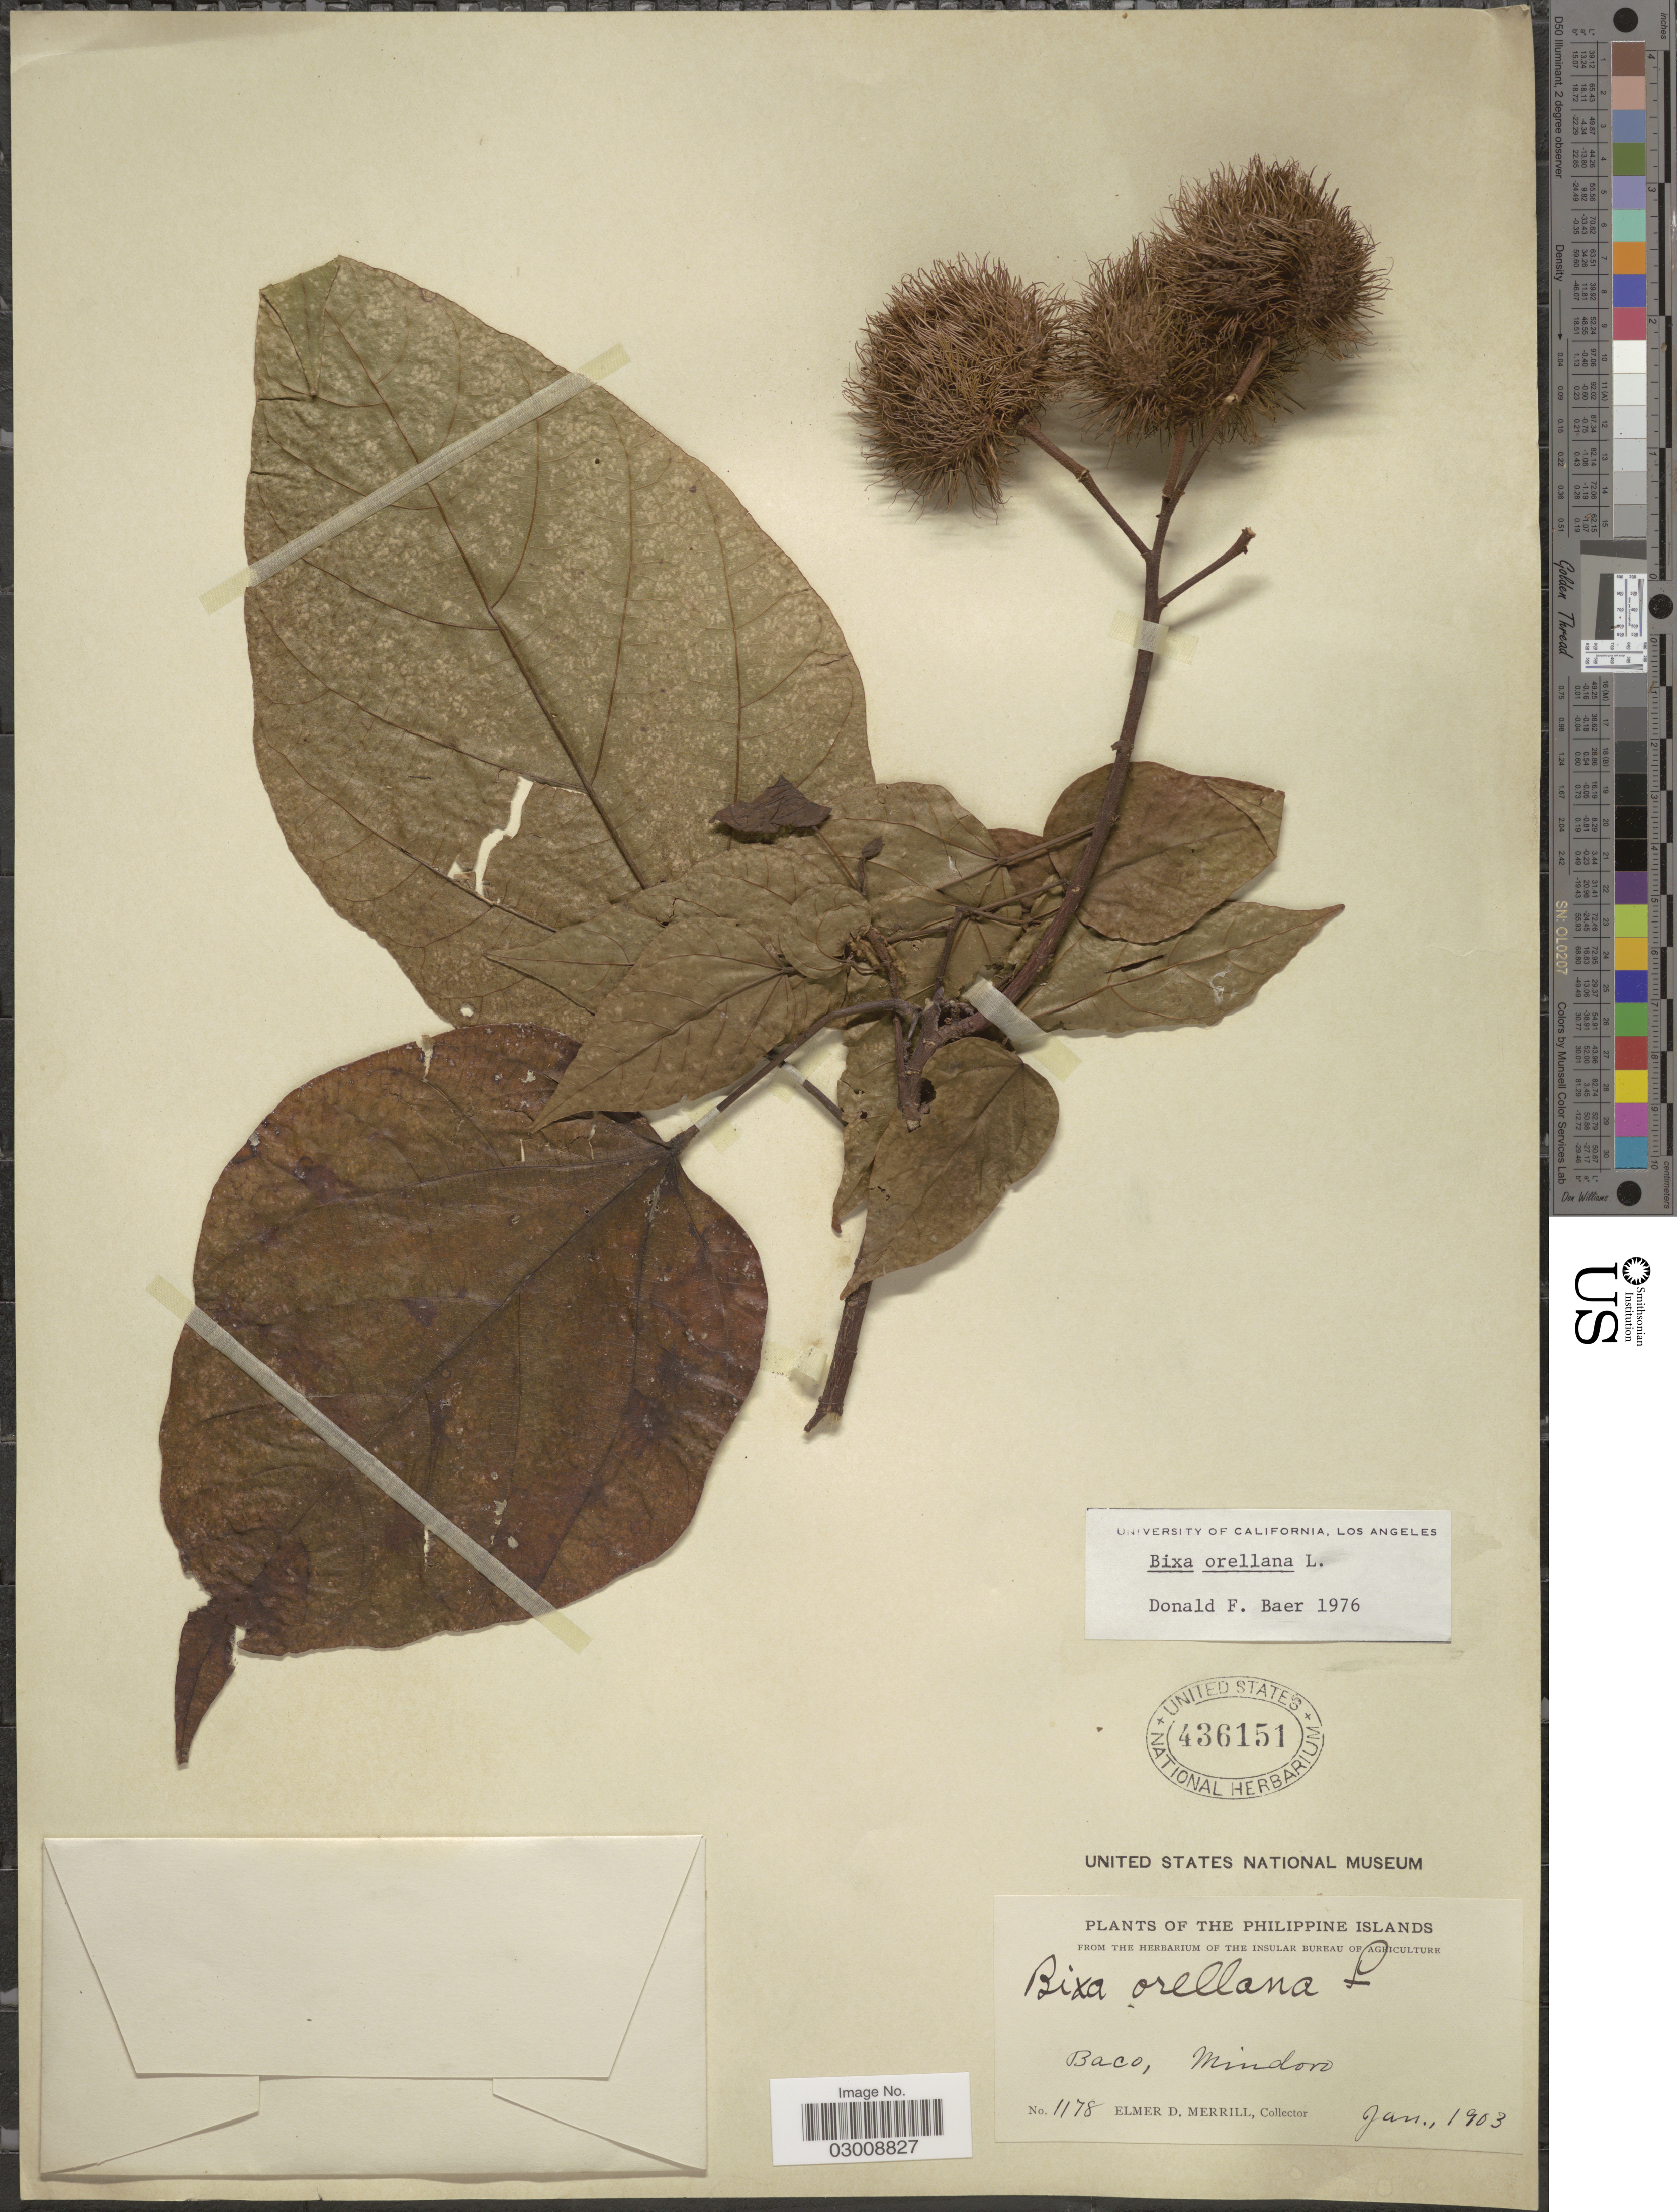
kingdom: Plantae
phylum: Tracheophyta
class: Magnoliopsida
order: Malvales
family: Bixaceae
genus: Bixa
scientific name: Bixa orellana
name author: L.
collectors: E. D. Merrill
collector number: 1178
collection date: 1903-01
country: Philippines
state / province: Mimaropa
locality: The Philippine Islands. Baco, Mindoro.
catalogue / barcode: US 436151